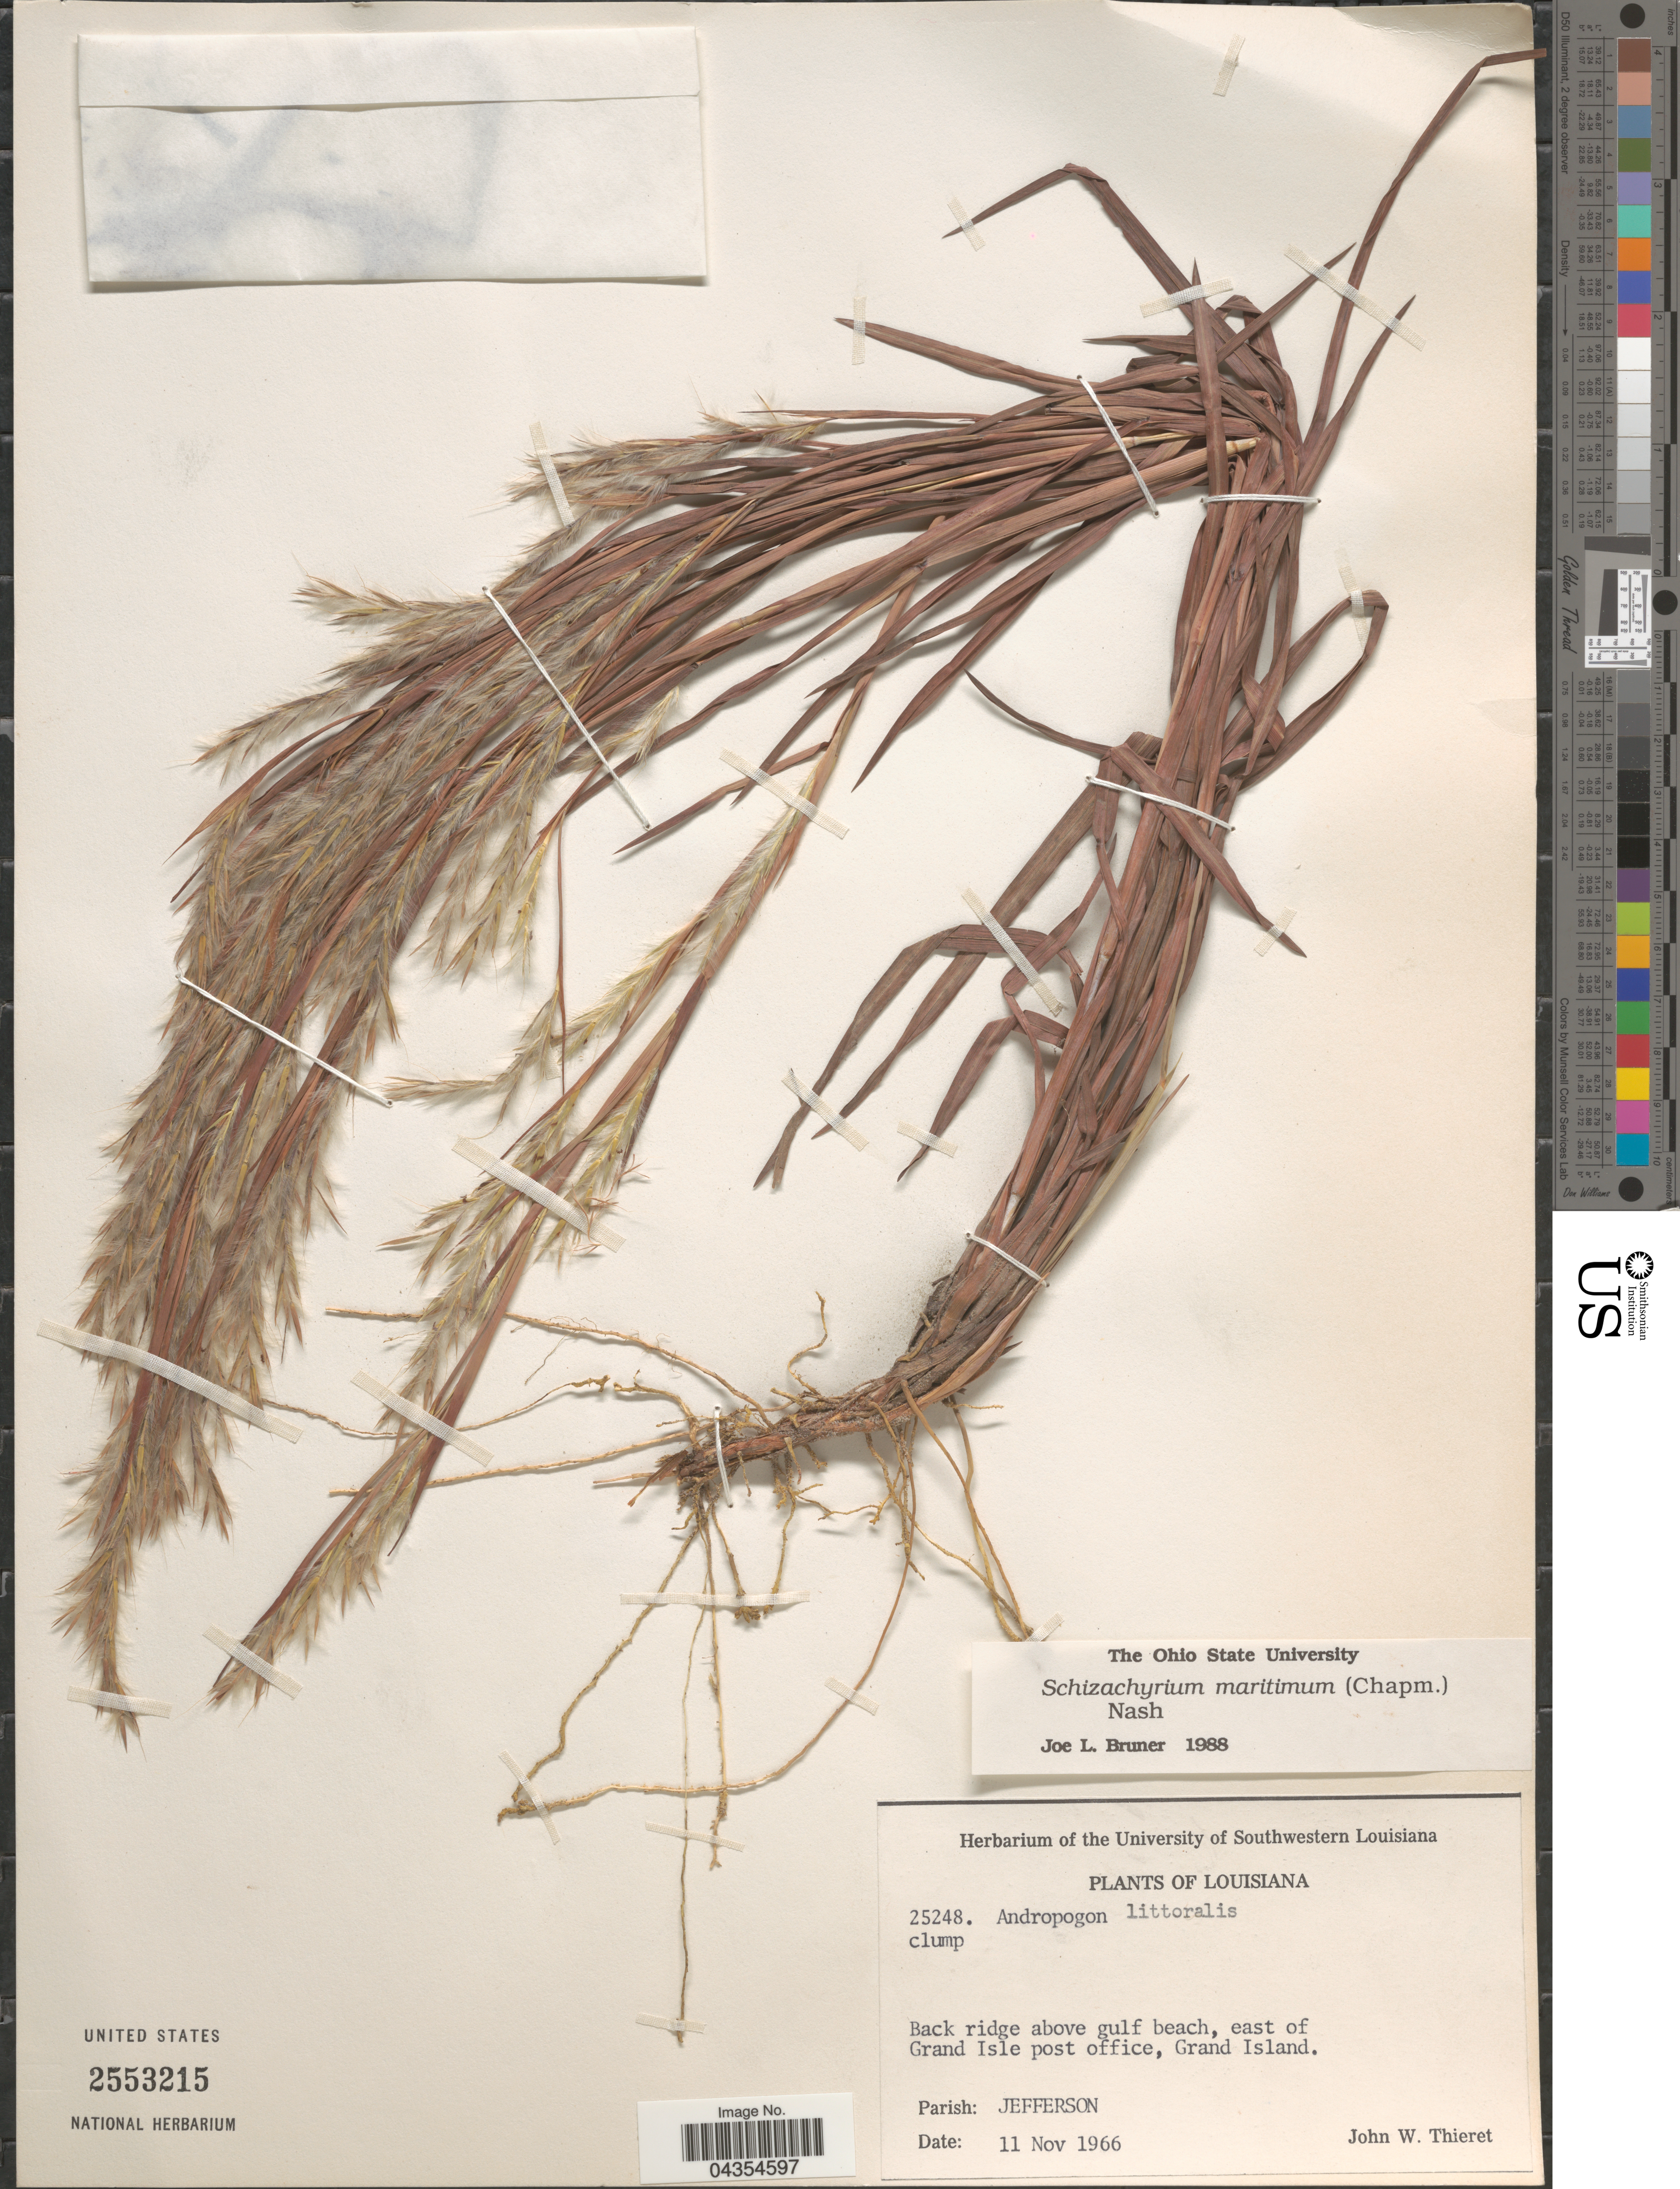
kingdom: Plantae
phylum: Tracheophyta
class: Liliopsida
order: Poales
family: Poaceae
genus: Schizachyrium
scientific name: Schizachyrium maritimum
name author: (Chapm.) Nash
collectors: J. W. Thieret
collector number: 25248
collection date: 1966-11-11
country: United States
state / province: Louisiana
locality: Back ridge above gulf beach, east of Grand Isle post office, Grand Island. Parish: Jefferson.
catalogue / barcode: US 2553215